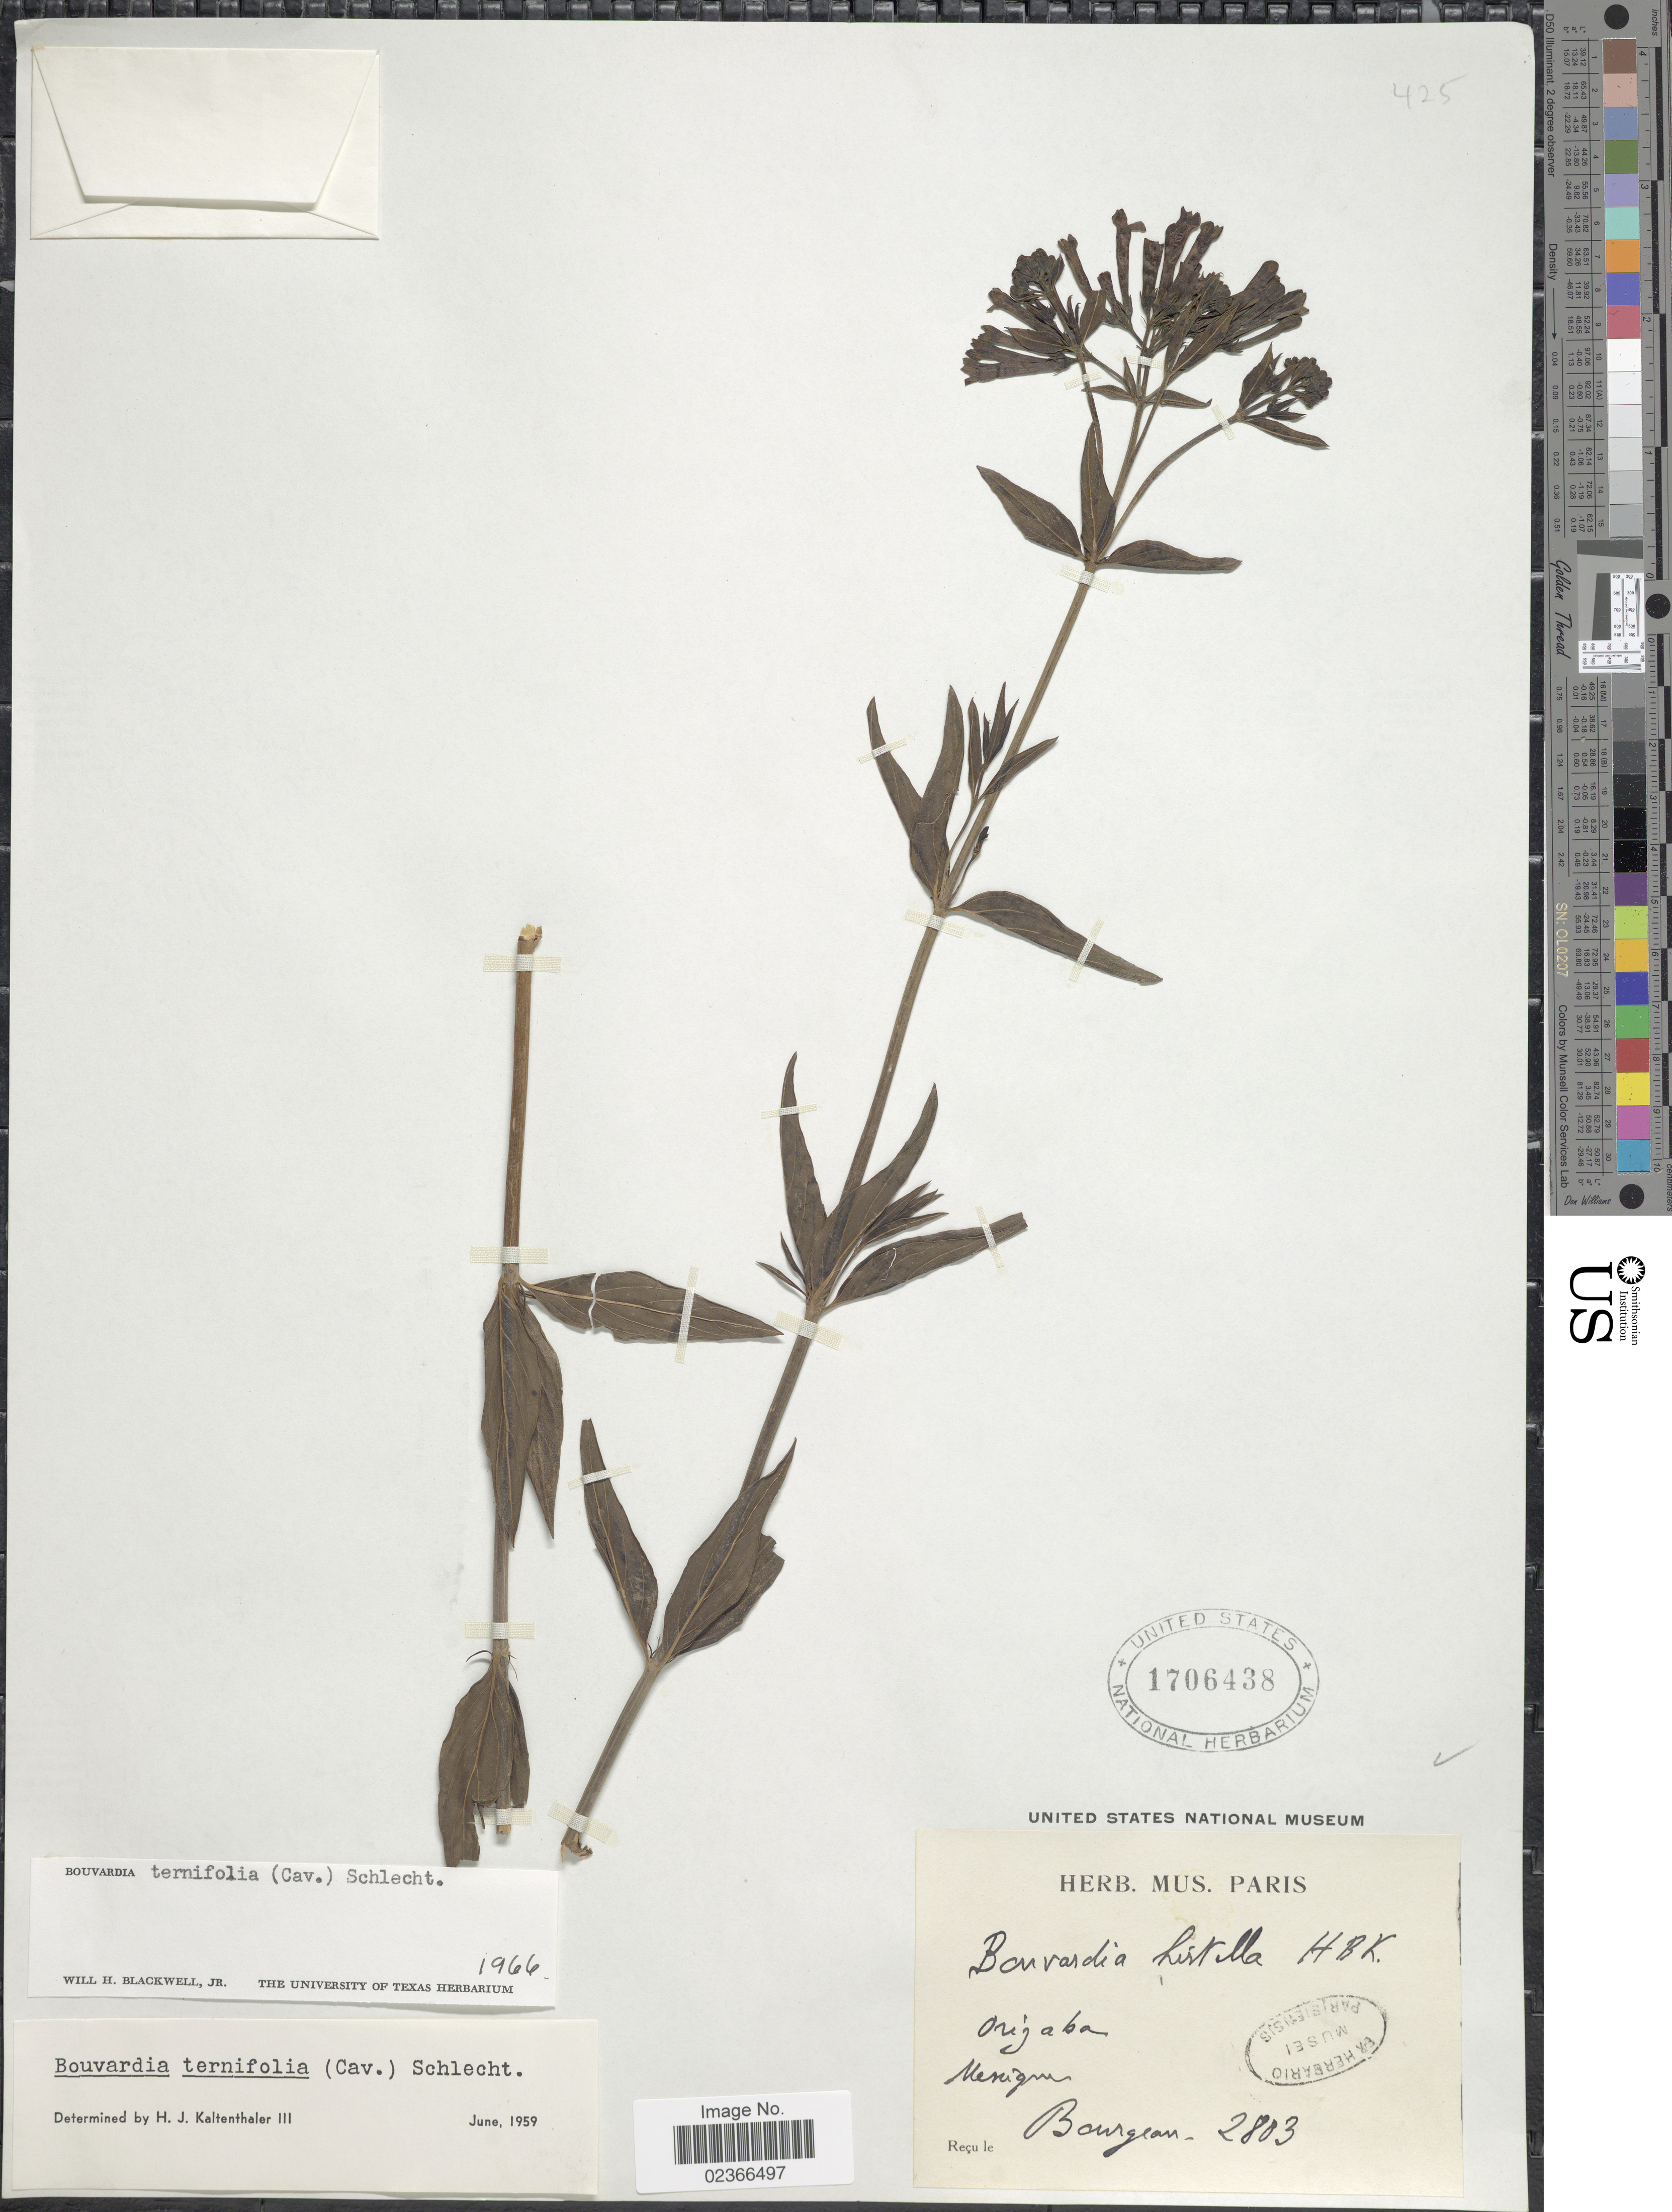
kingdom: Plantae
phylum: Tracheophyta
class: Magnoliopsida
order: Gentianales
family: Rubiaceae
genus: Bouvardia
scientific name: Bouvardia ternifolia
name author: (Cav.) Schltdl.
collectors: -. Bourgeau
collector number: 2803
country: Mexico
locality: Orizaba, Mexique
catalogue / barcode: US 1706438